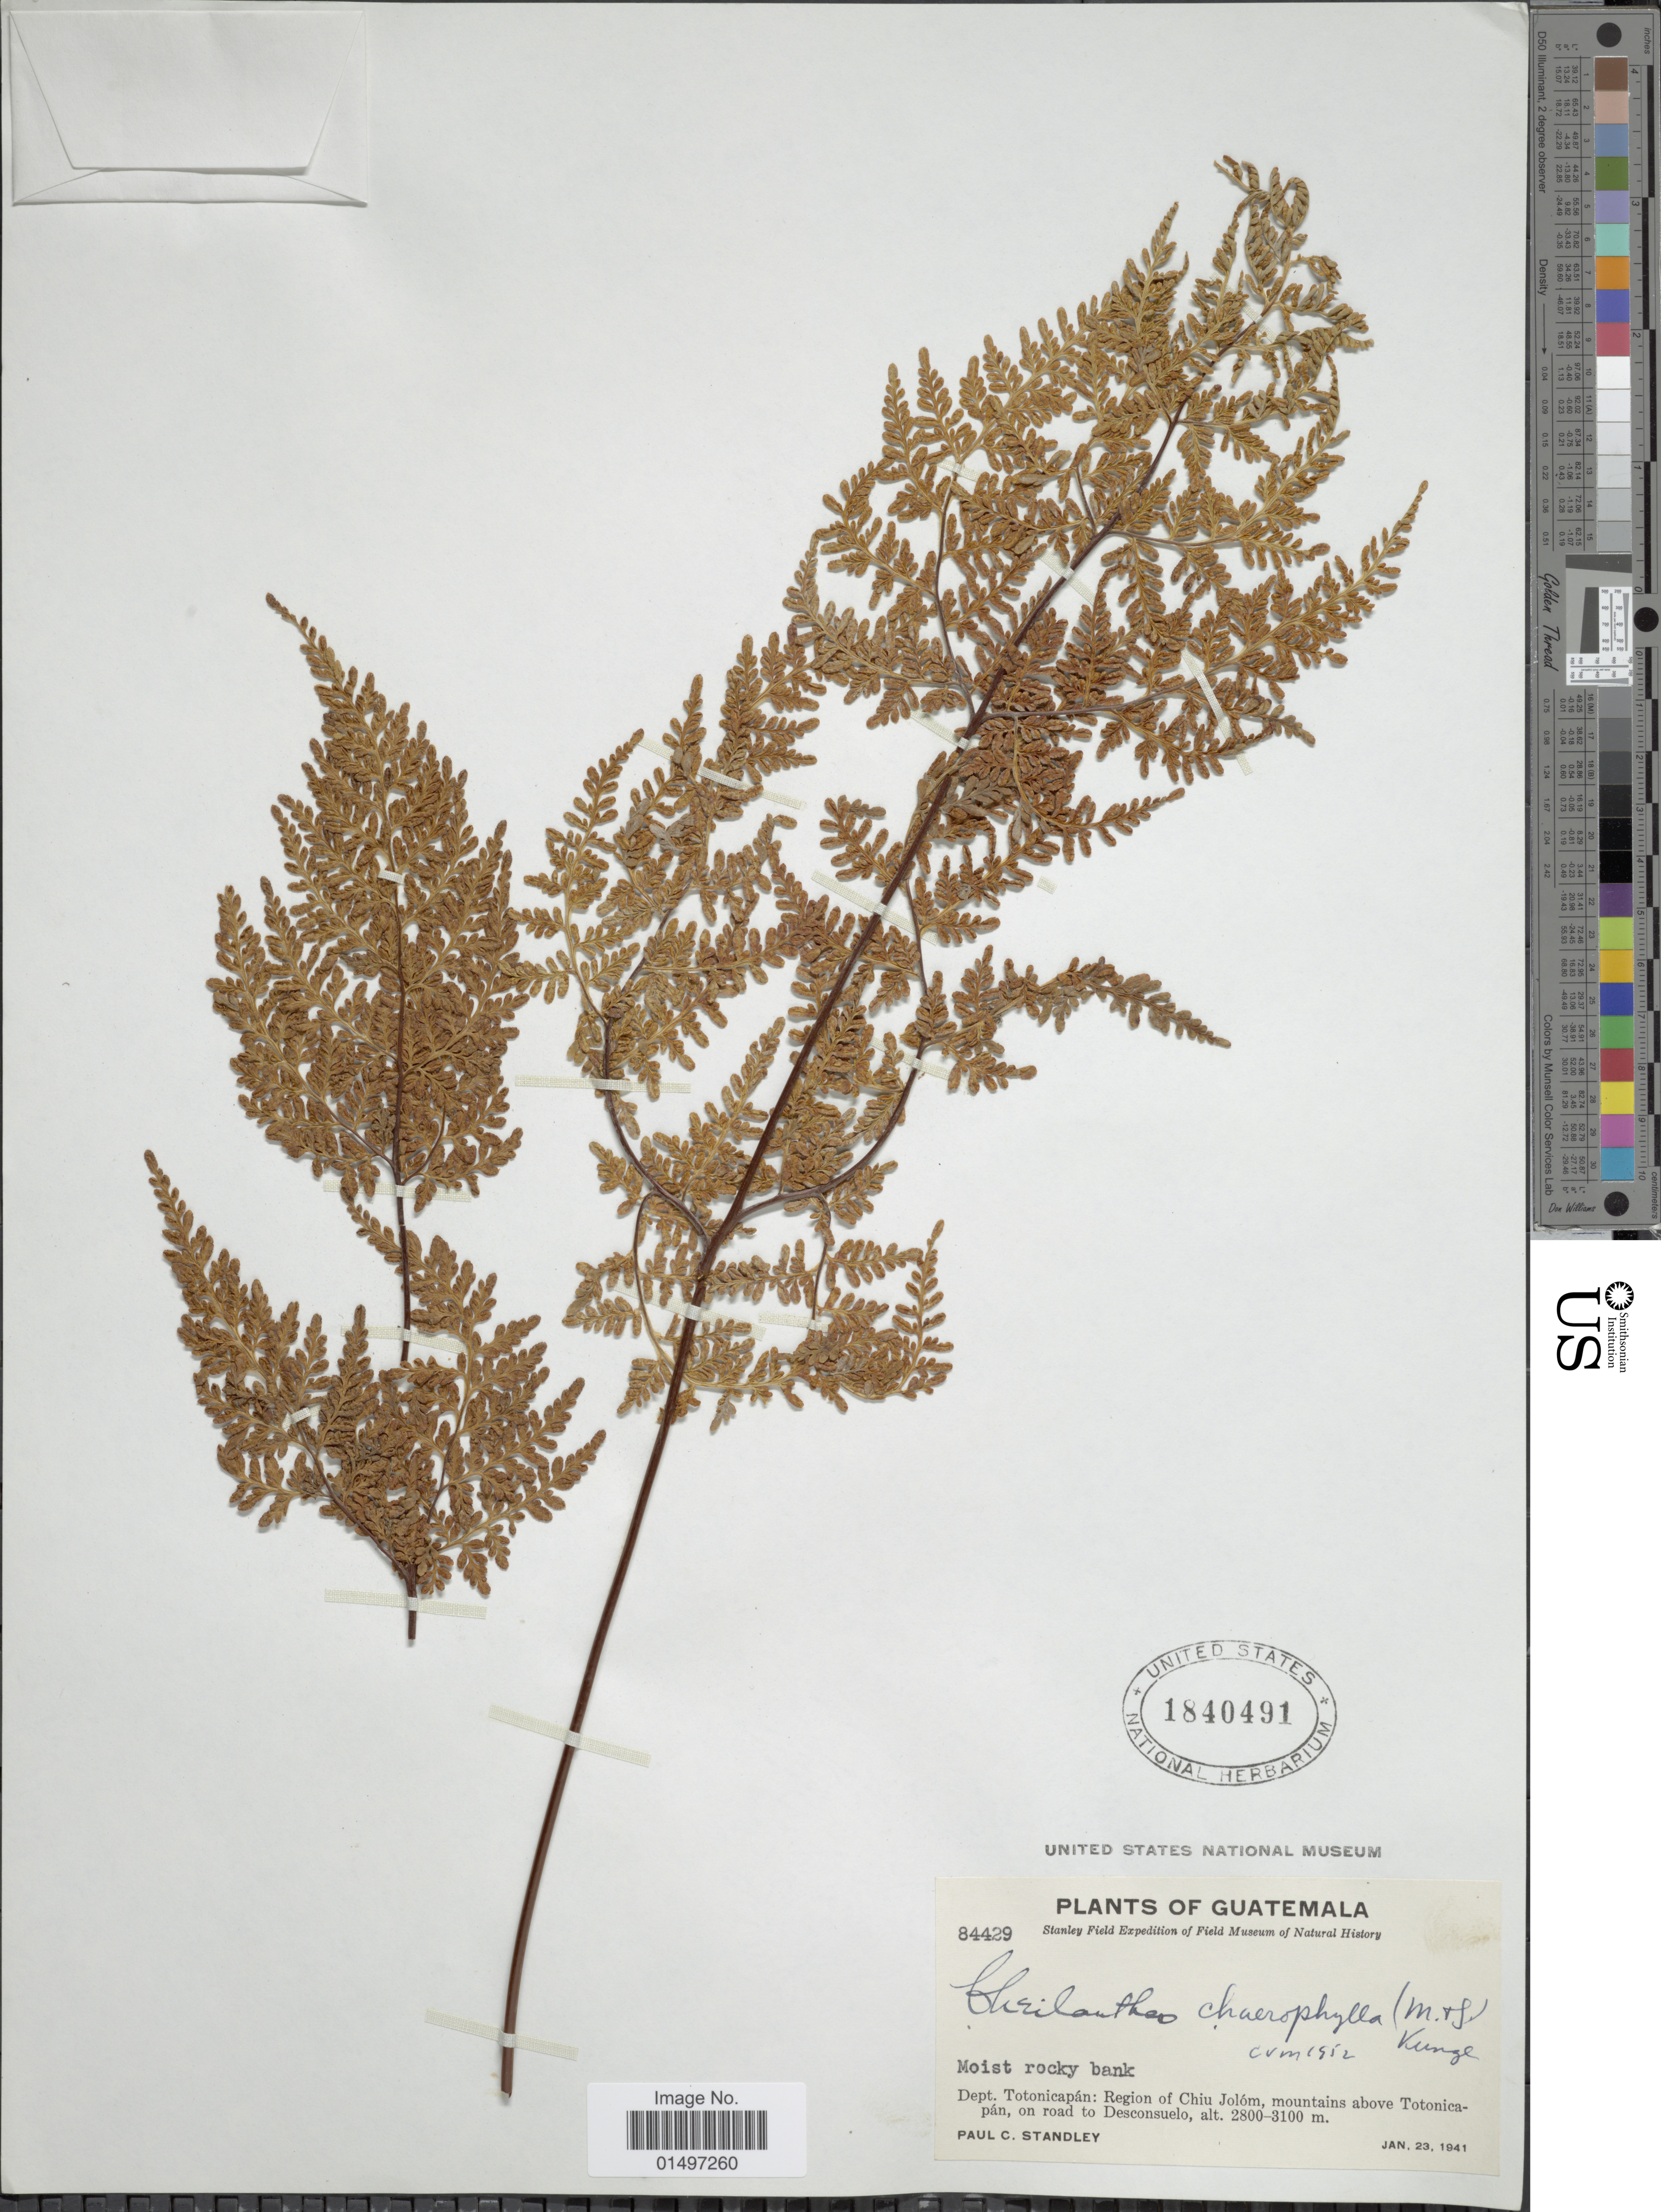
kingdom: Plantae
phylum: Tracheophyta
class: Polypodiopsida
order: Polypodiales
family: Pteridaceae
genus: Gaga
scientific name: Gaga membranacea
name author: (Davenp.) Fay W. Li & Windham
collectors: P. C. Standley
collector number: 84429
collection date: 1941-01-23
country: Guatemala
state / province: Totonicapan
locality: Dept. Totonicapan: Region of Chiu Jolom, mountains above Totonicapan, on road to Desconsuelo.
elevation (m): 2800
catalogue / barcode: US 1840491